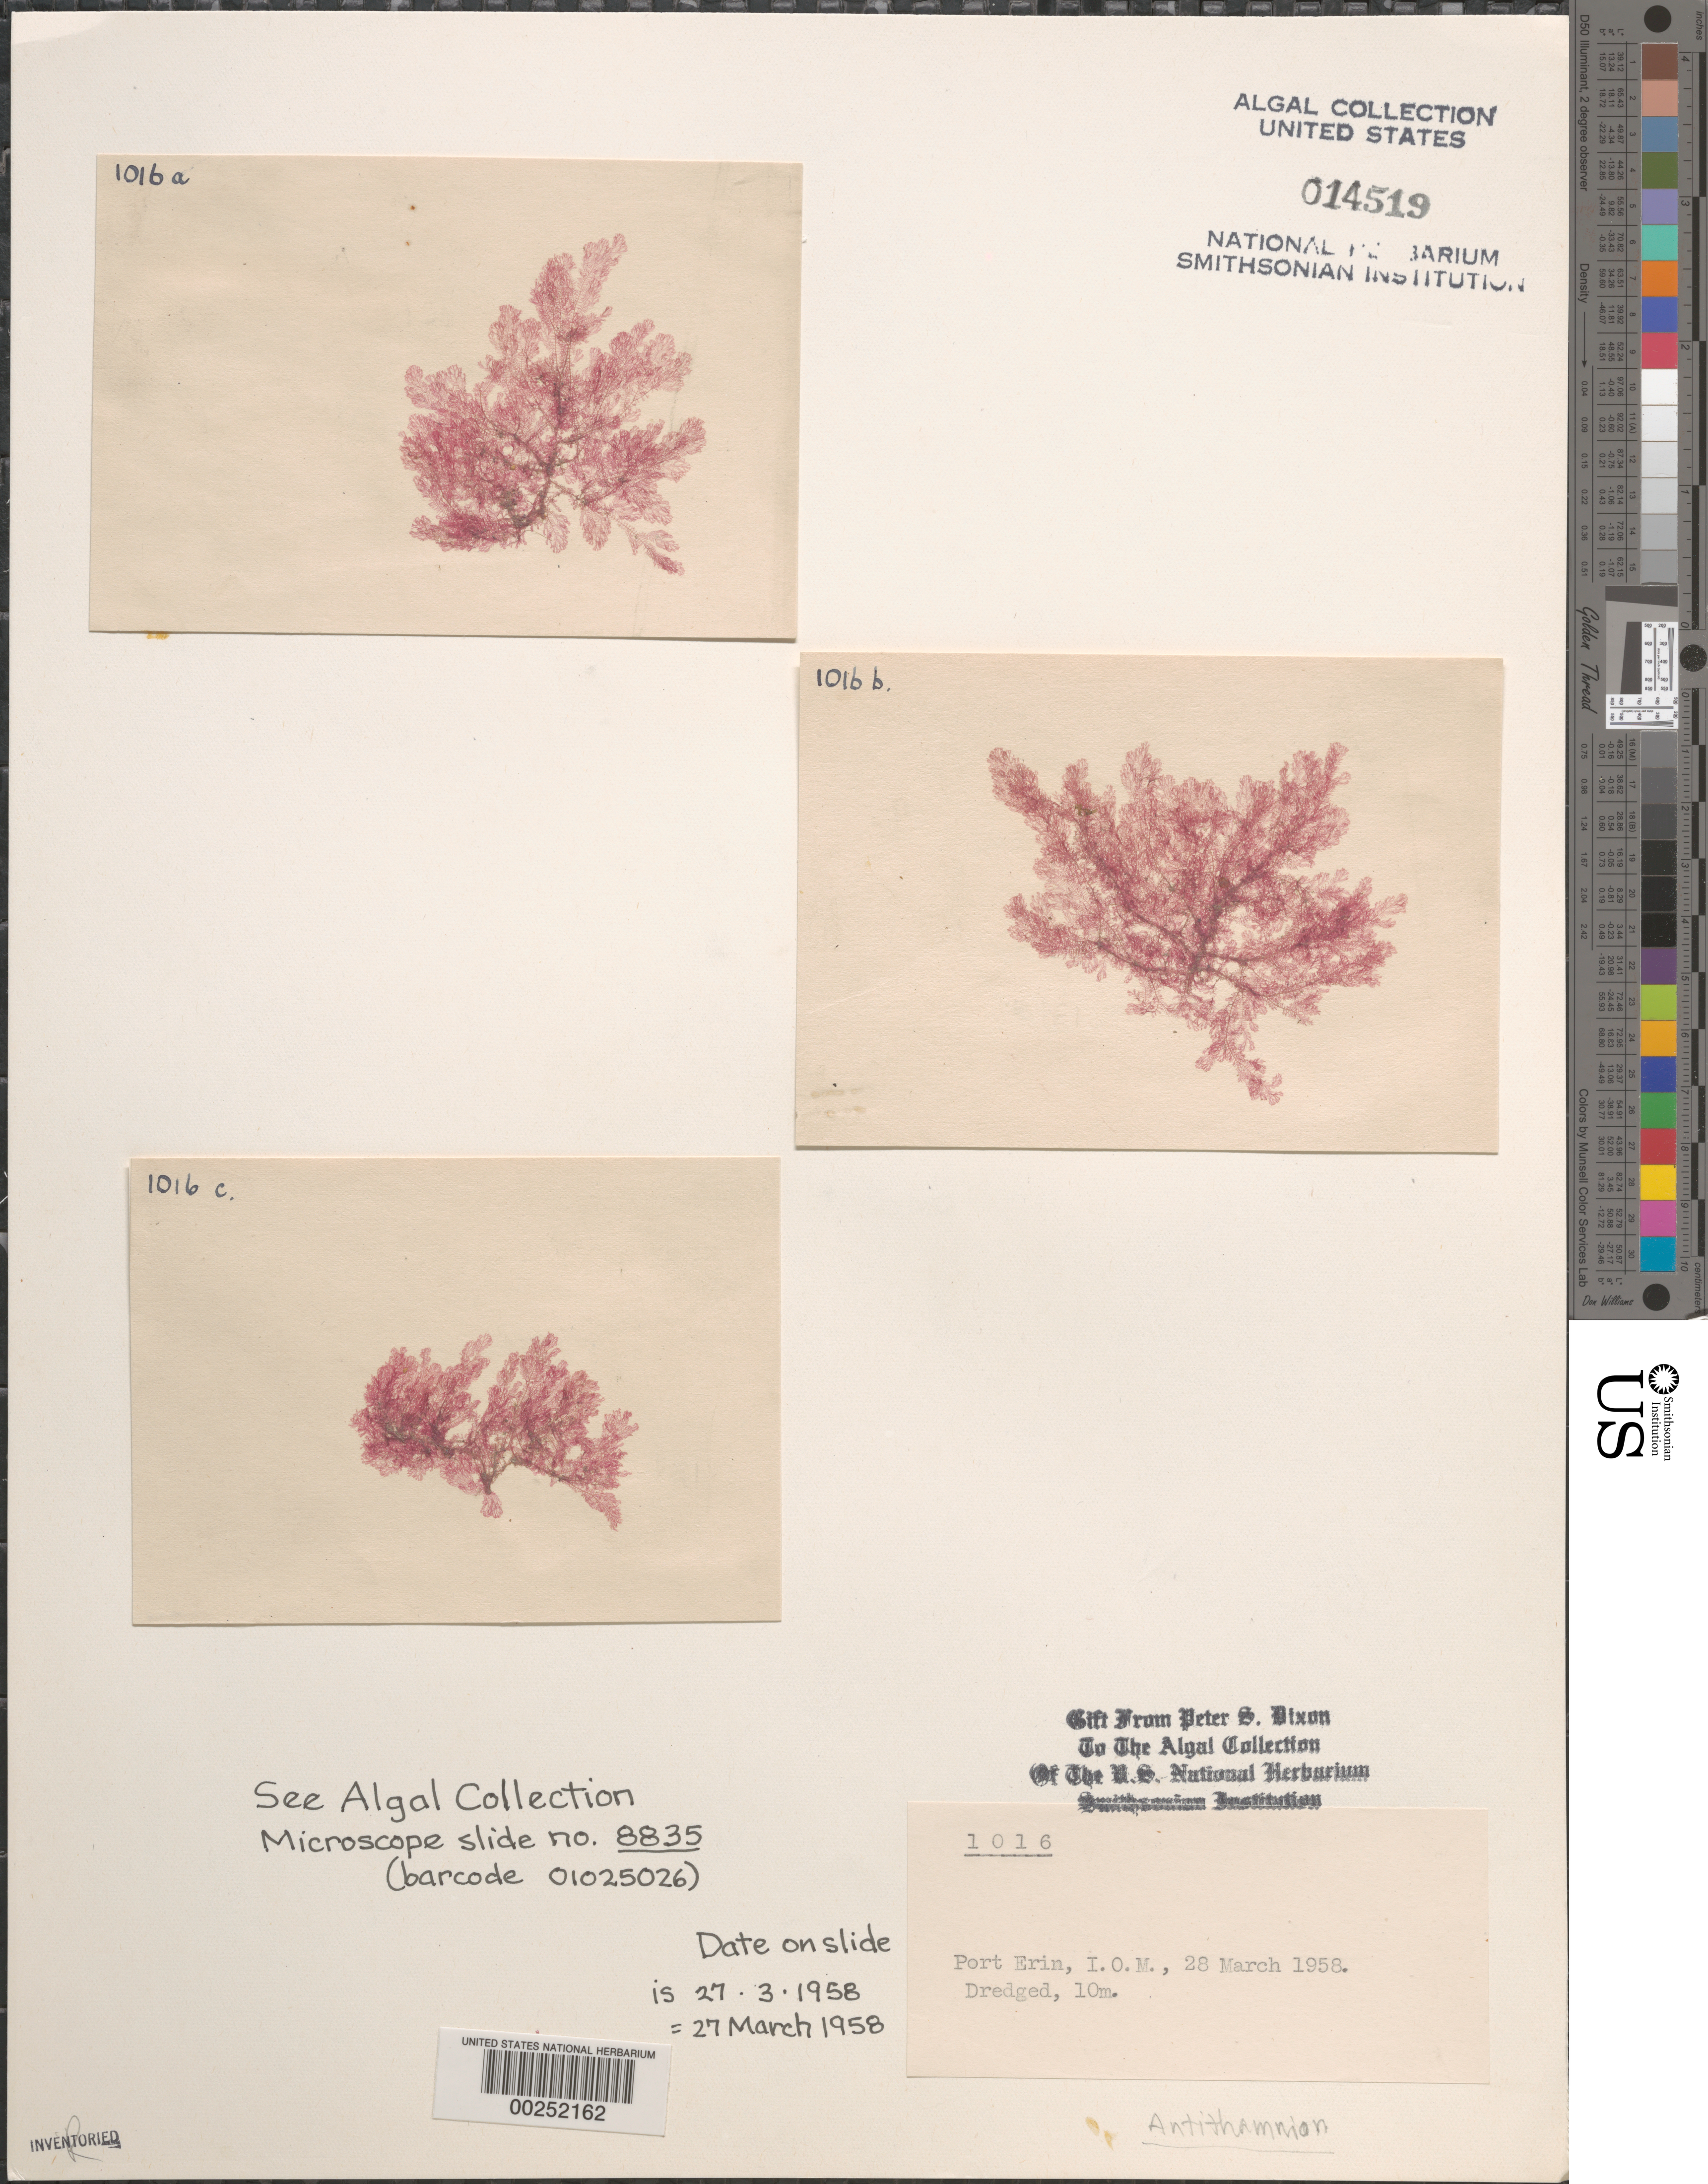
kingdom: Plantae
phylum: Rhodophyta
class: Florideophyceae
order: Ceramiales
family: Ceramiaceae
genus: Antithamnion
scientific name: Antithamnion sp.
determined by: Dixon, P. S.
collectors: P. S. Dixon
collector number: PSD 1016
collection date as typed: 27 Mar 1958 or 28 Mar 1958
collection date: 1958-03-27 or 1958-03-28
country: United Kingdom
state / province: England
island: Isle of Man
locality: Port Erin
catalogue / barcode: US 14519